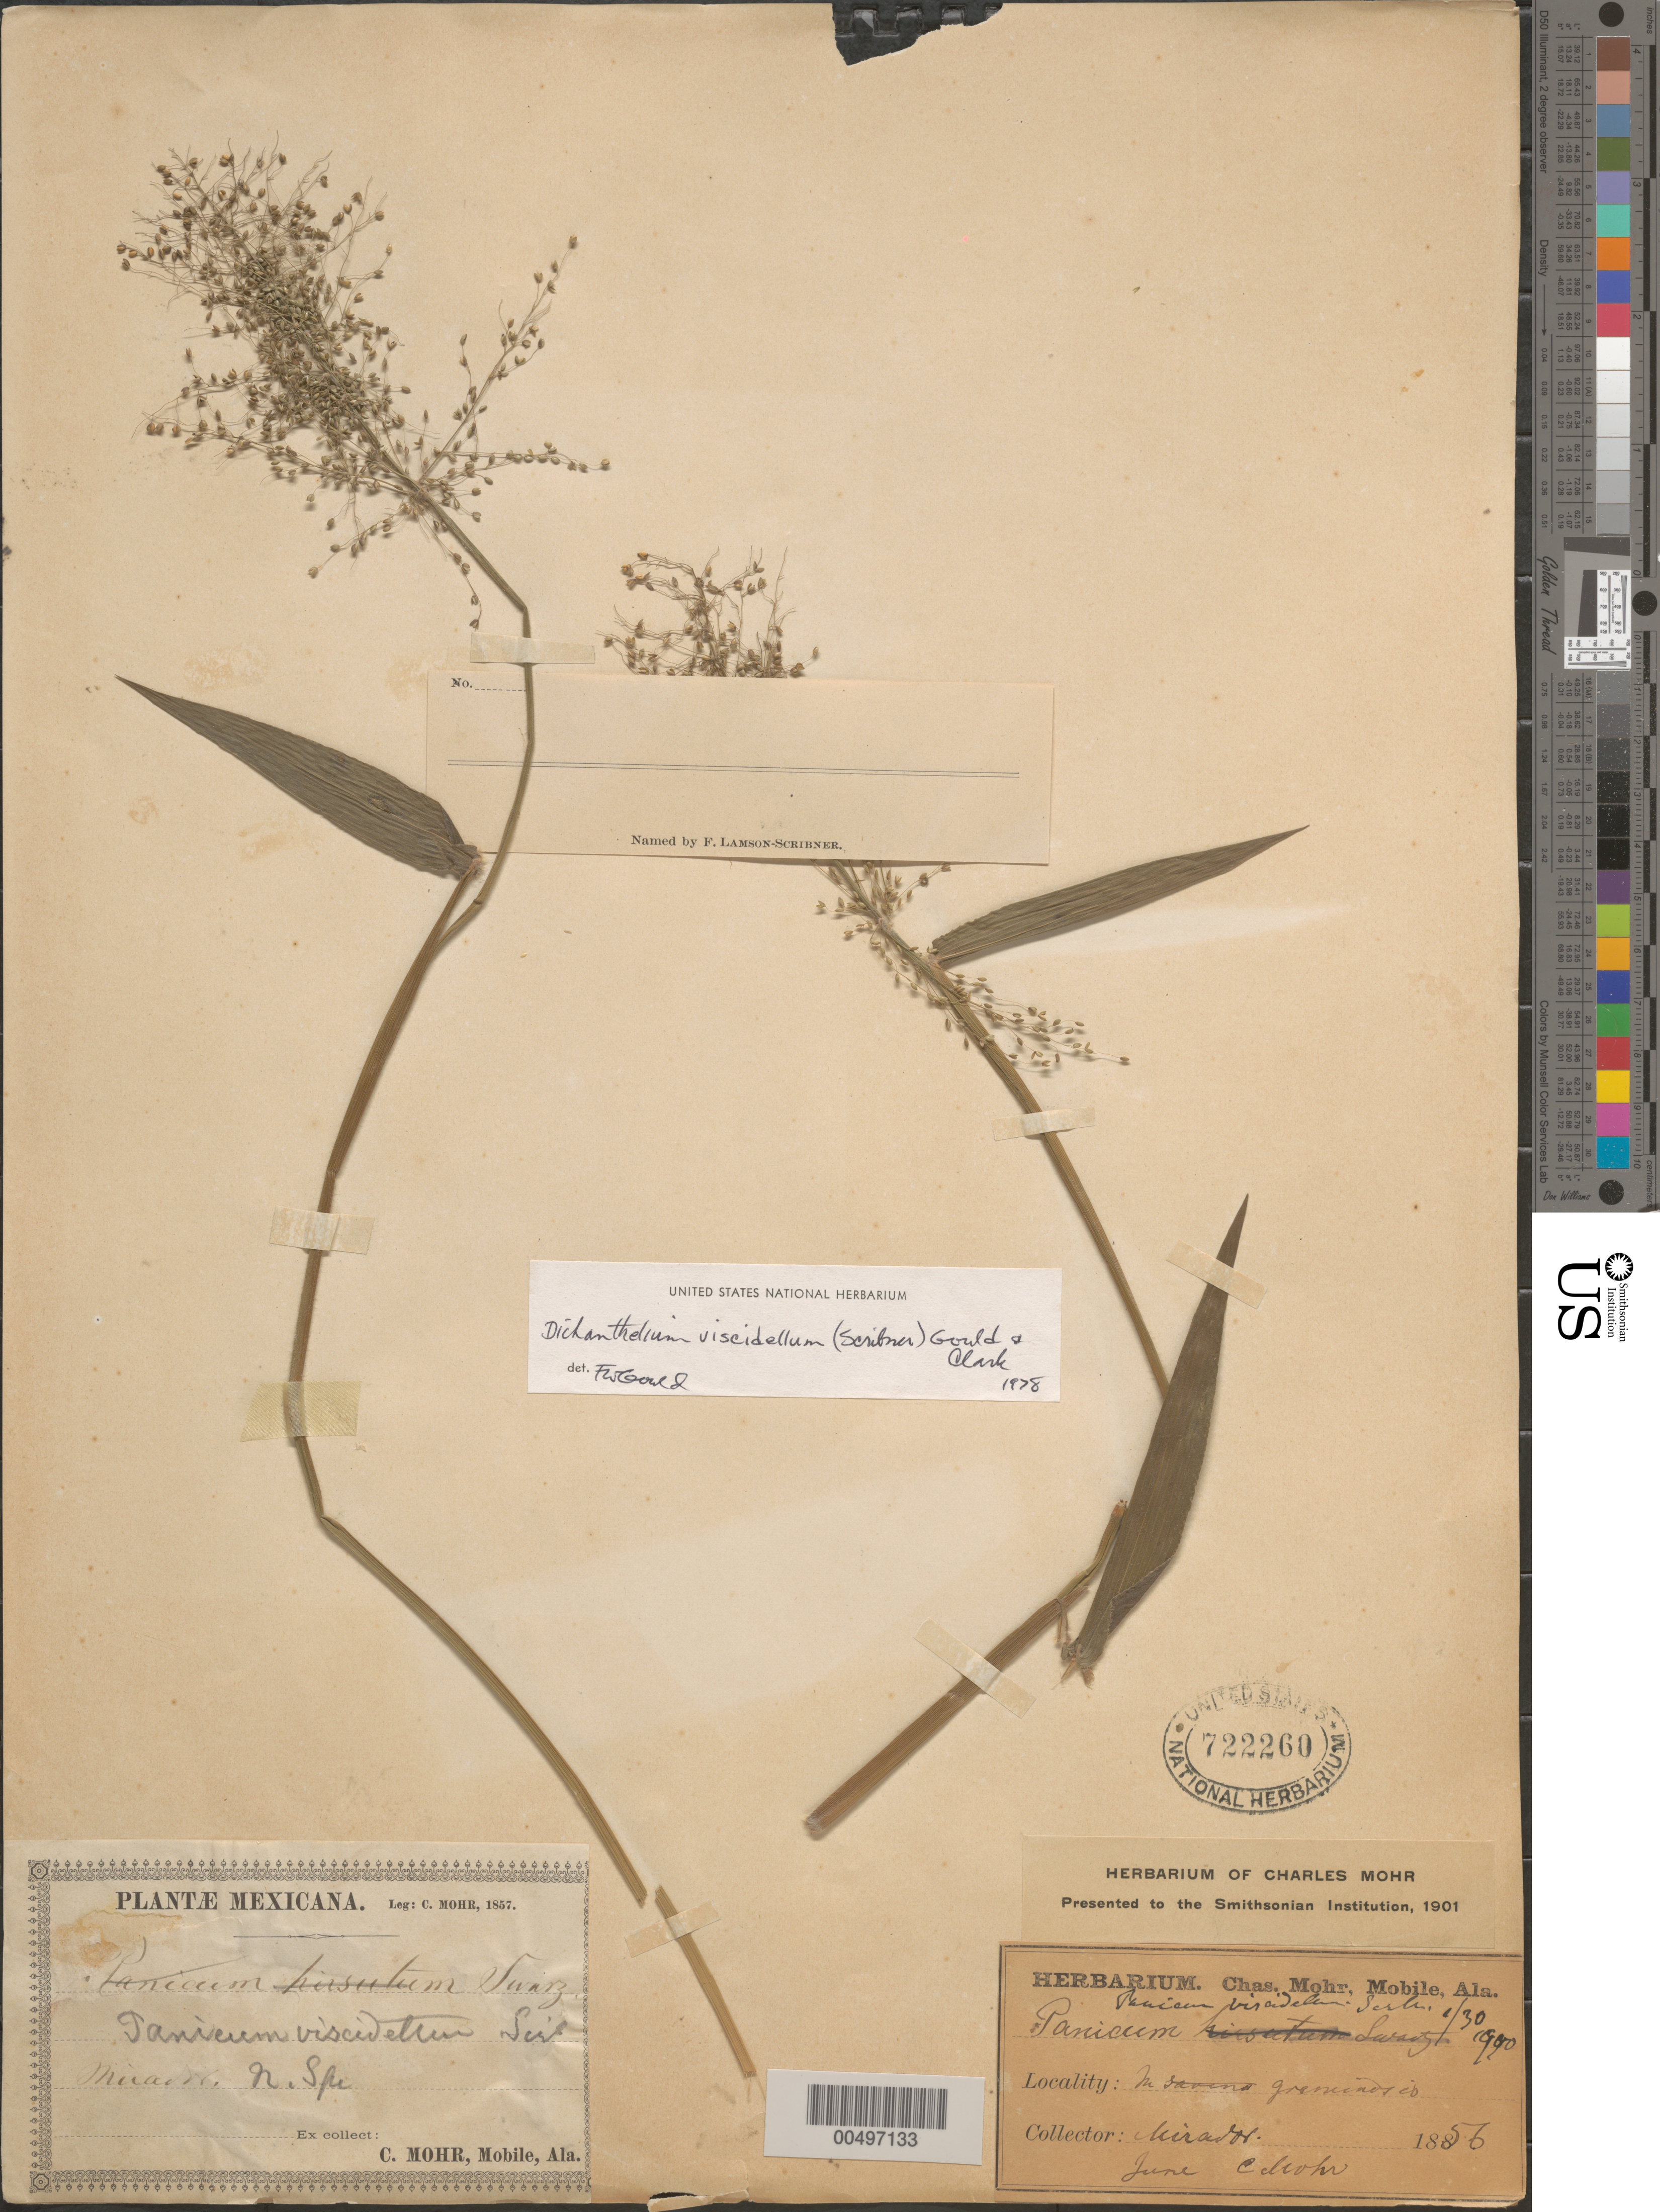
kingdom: Plantae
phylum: Tracheophyta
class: Liliopsida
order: Poales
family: Poaceae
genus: Dichanthelium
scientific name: Dichanthelium viscidellum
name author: (Scribn.) Gould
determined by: Gould, F. W.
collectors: C. T. Mohr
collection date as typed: Jun 1856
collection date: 1856-06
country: Mexico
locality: Mirador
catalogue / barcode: US 722260